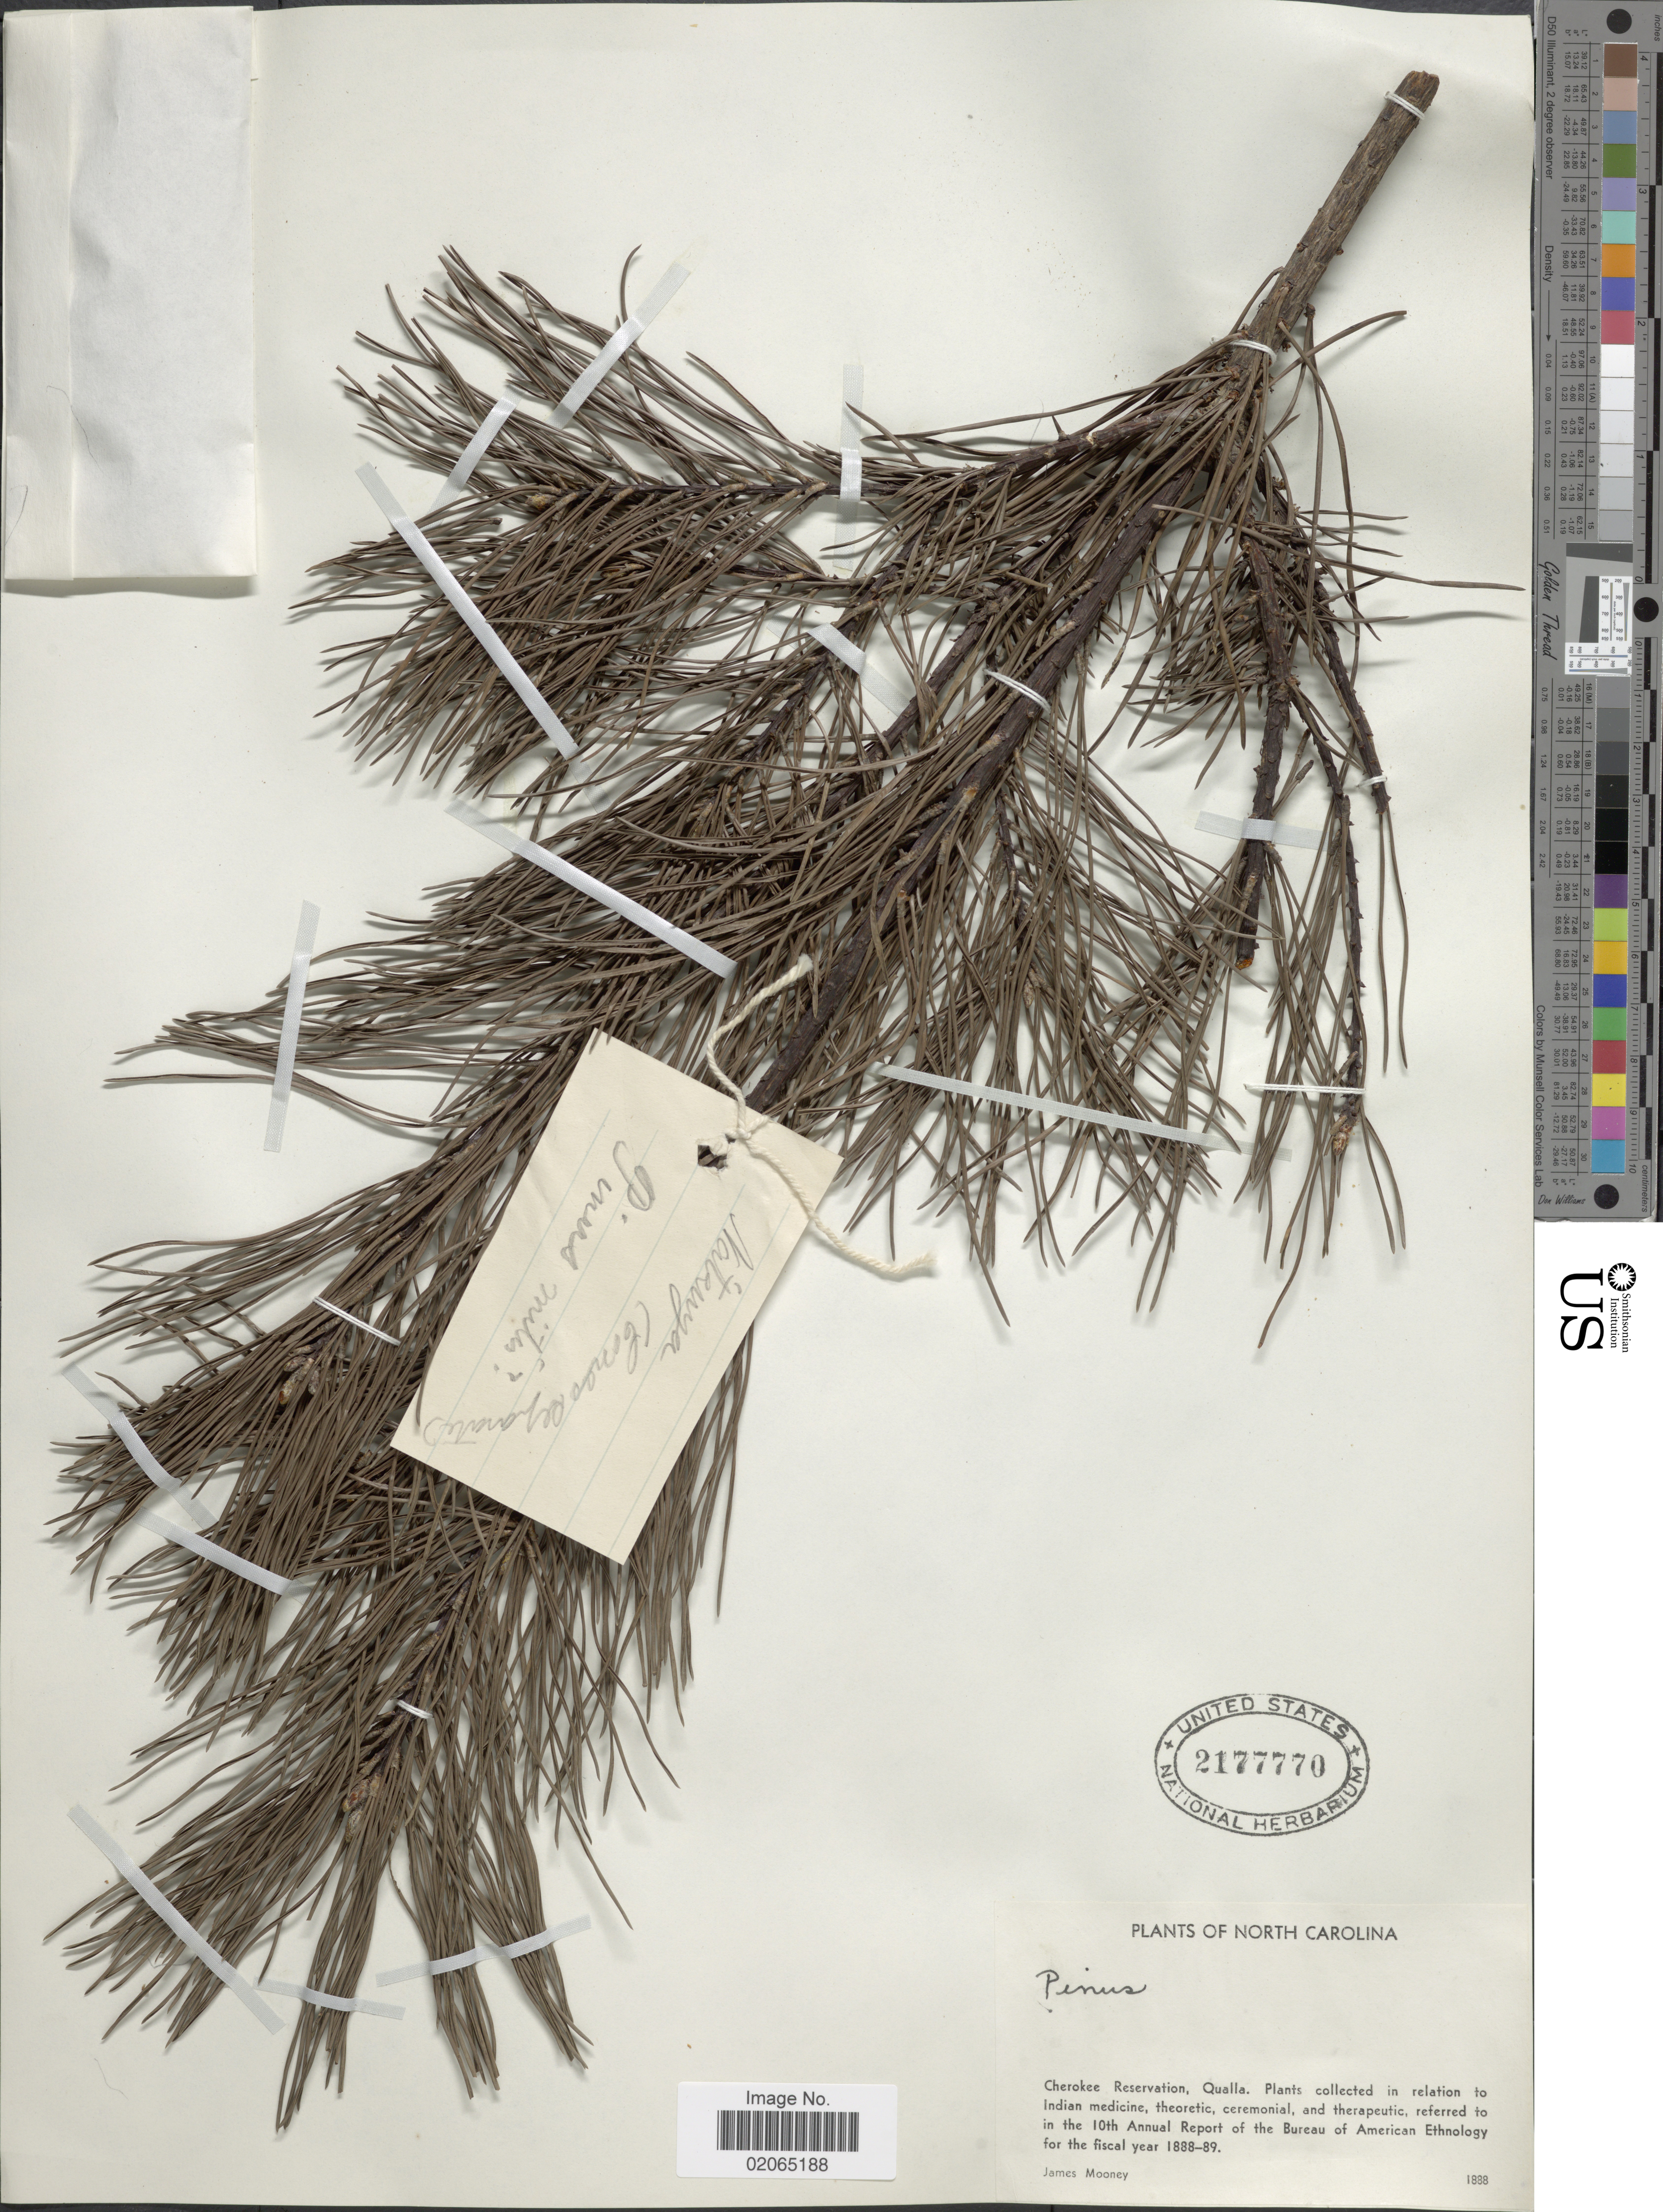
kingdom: Plantae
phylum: Tracheophyta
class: Pinopsida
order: Pinales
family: Pinaceae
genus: Pinus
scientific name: Pinus sp.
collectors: J. Mooney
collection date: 1888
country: United States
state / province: North Carolina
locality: Cherokee Reservation, Qualla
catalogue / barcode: US 2177770